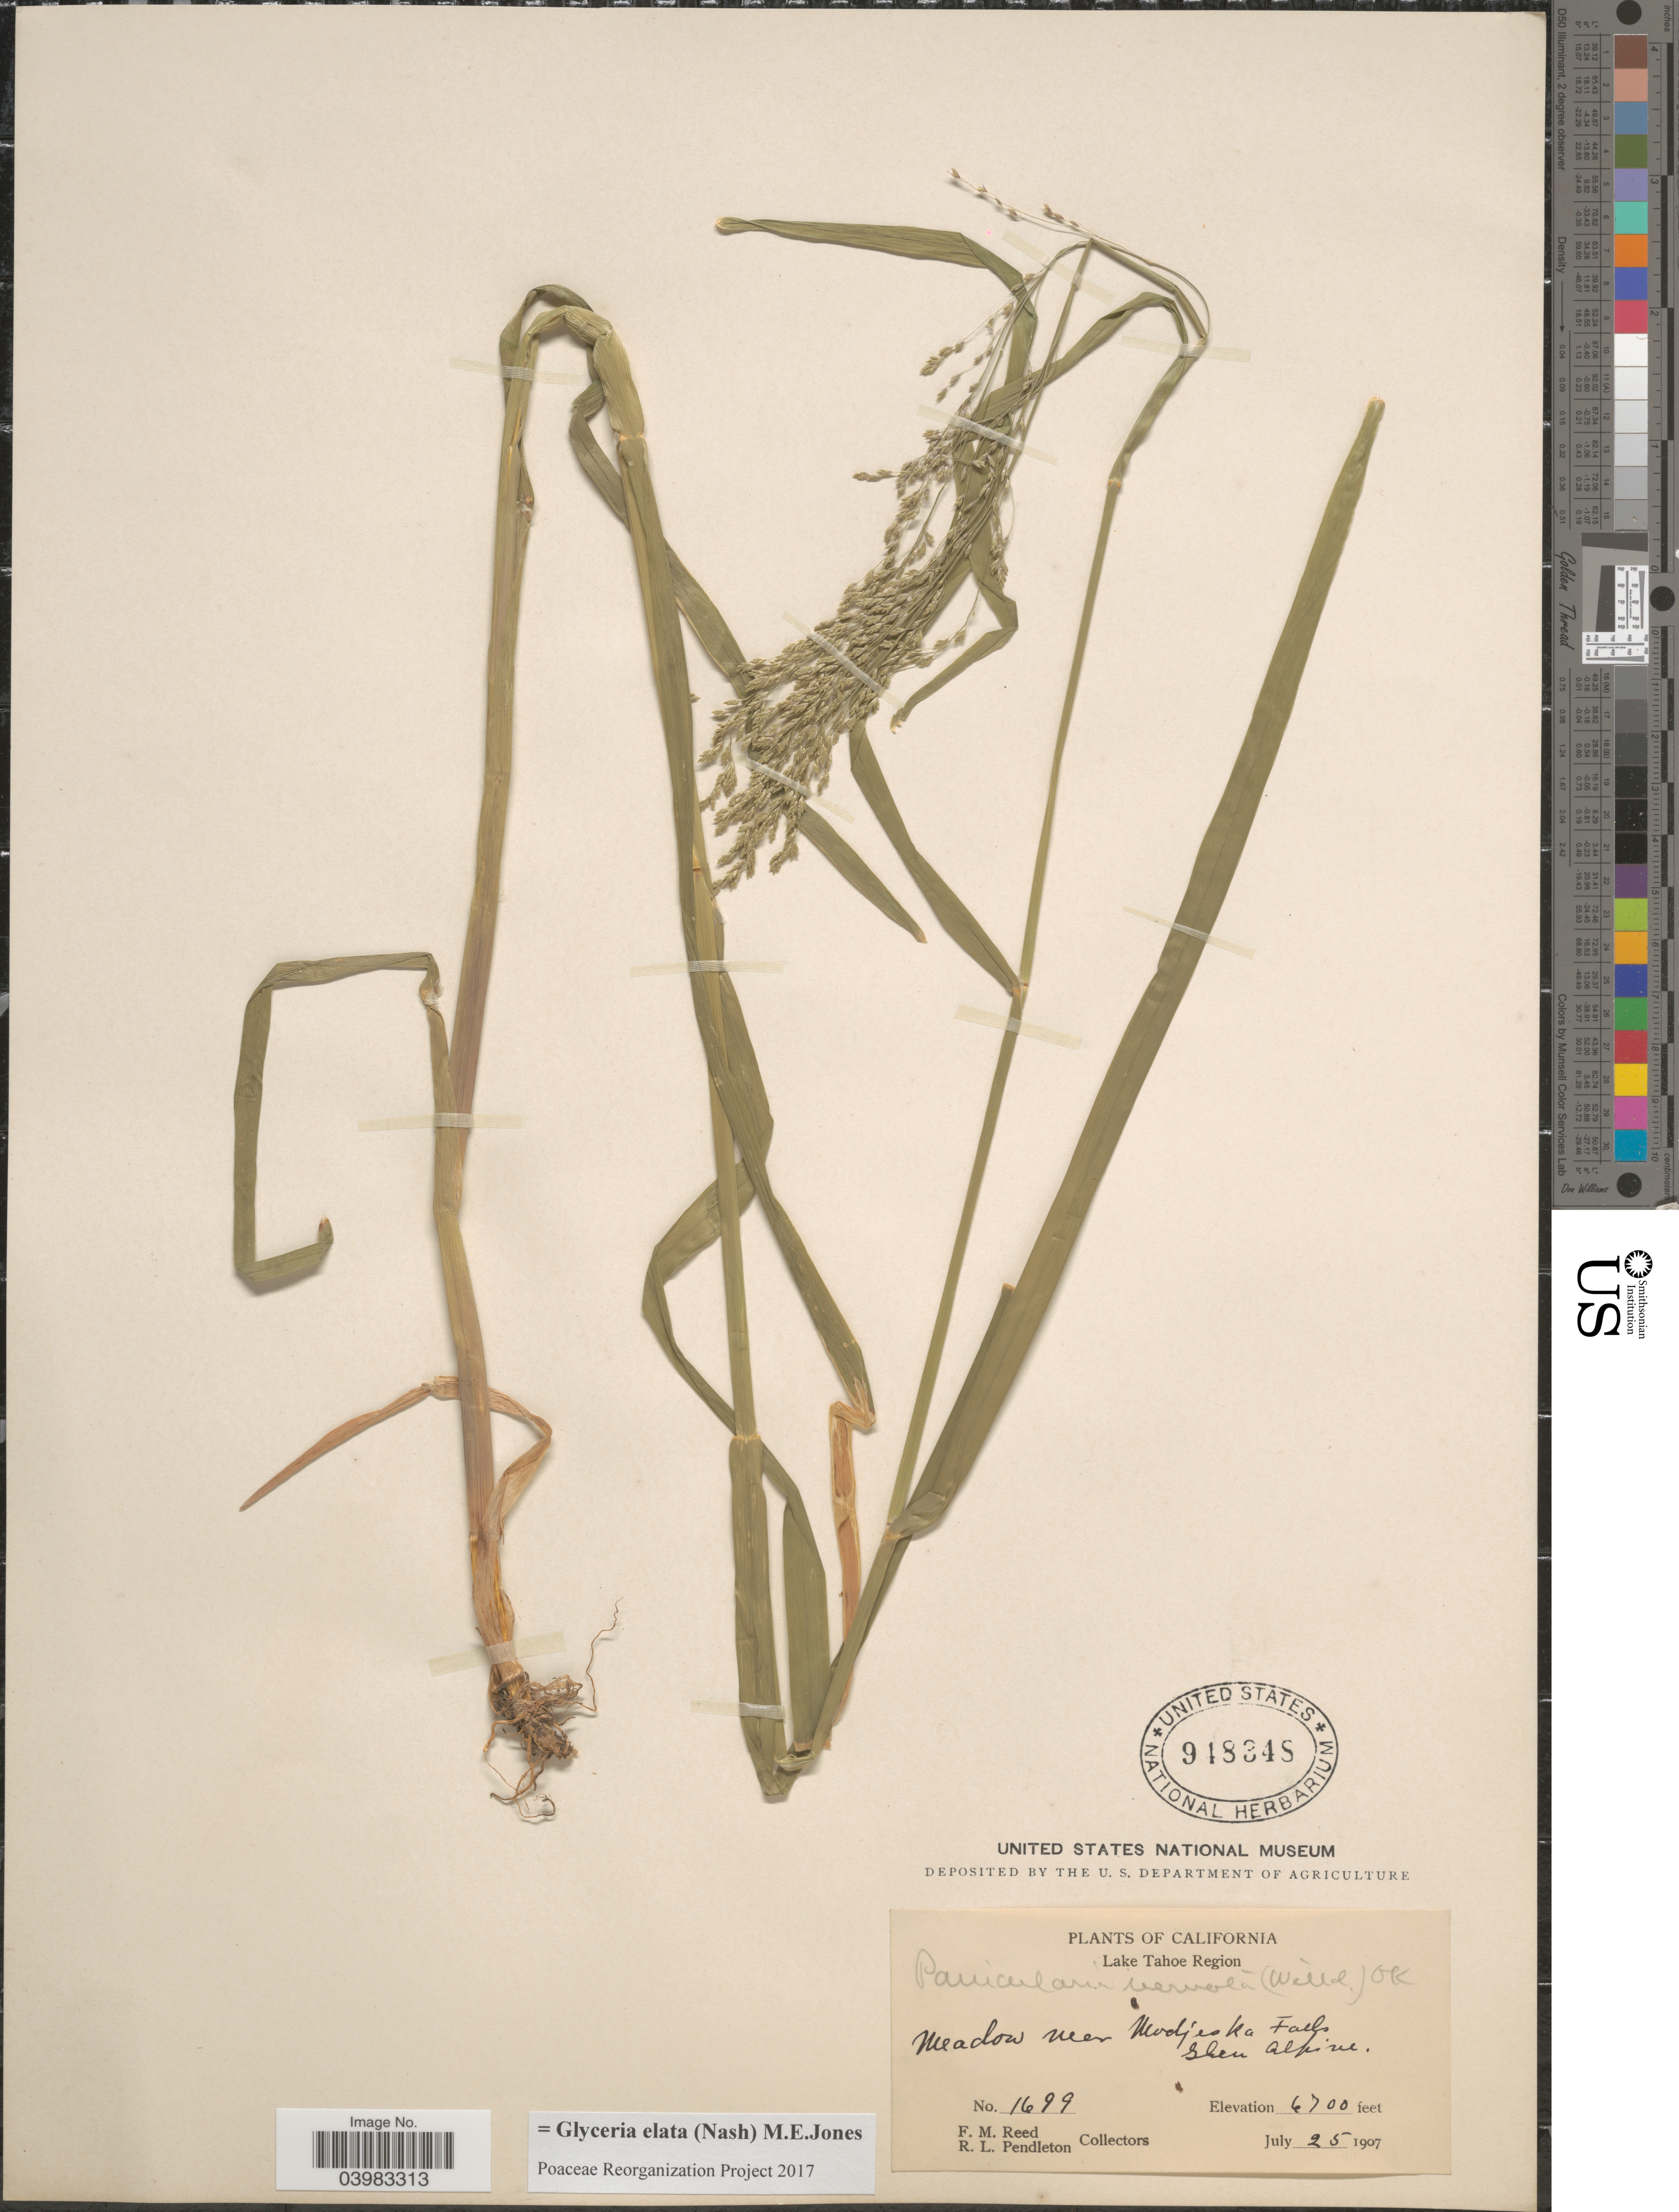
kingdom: Plantae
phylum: Tracheophyta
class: Liliopsida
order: Poales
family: Poaceae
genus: Glyceria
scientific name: Glyceria elata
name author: (Nash) M.E. Jones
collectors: F. Reed & R. Pendleton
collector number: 1699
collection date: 1907-07-25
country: United States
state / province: California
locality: Lake Tahoe Region. Meadow near Modjeska Falls. Glen Alpine.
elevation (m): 2042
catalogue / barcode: US 948348